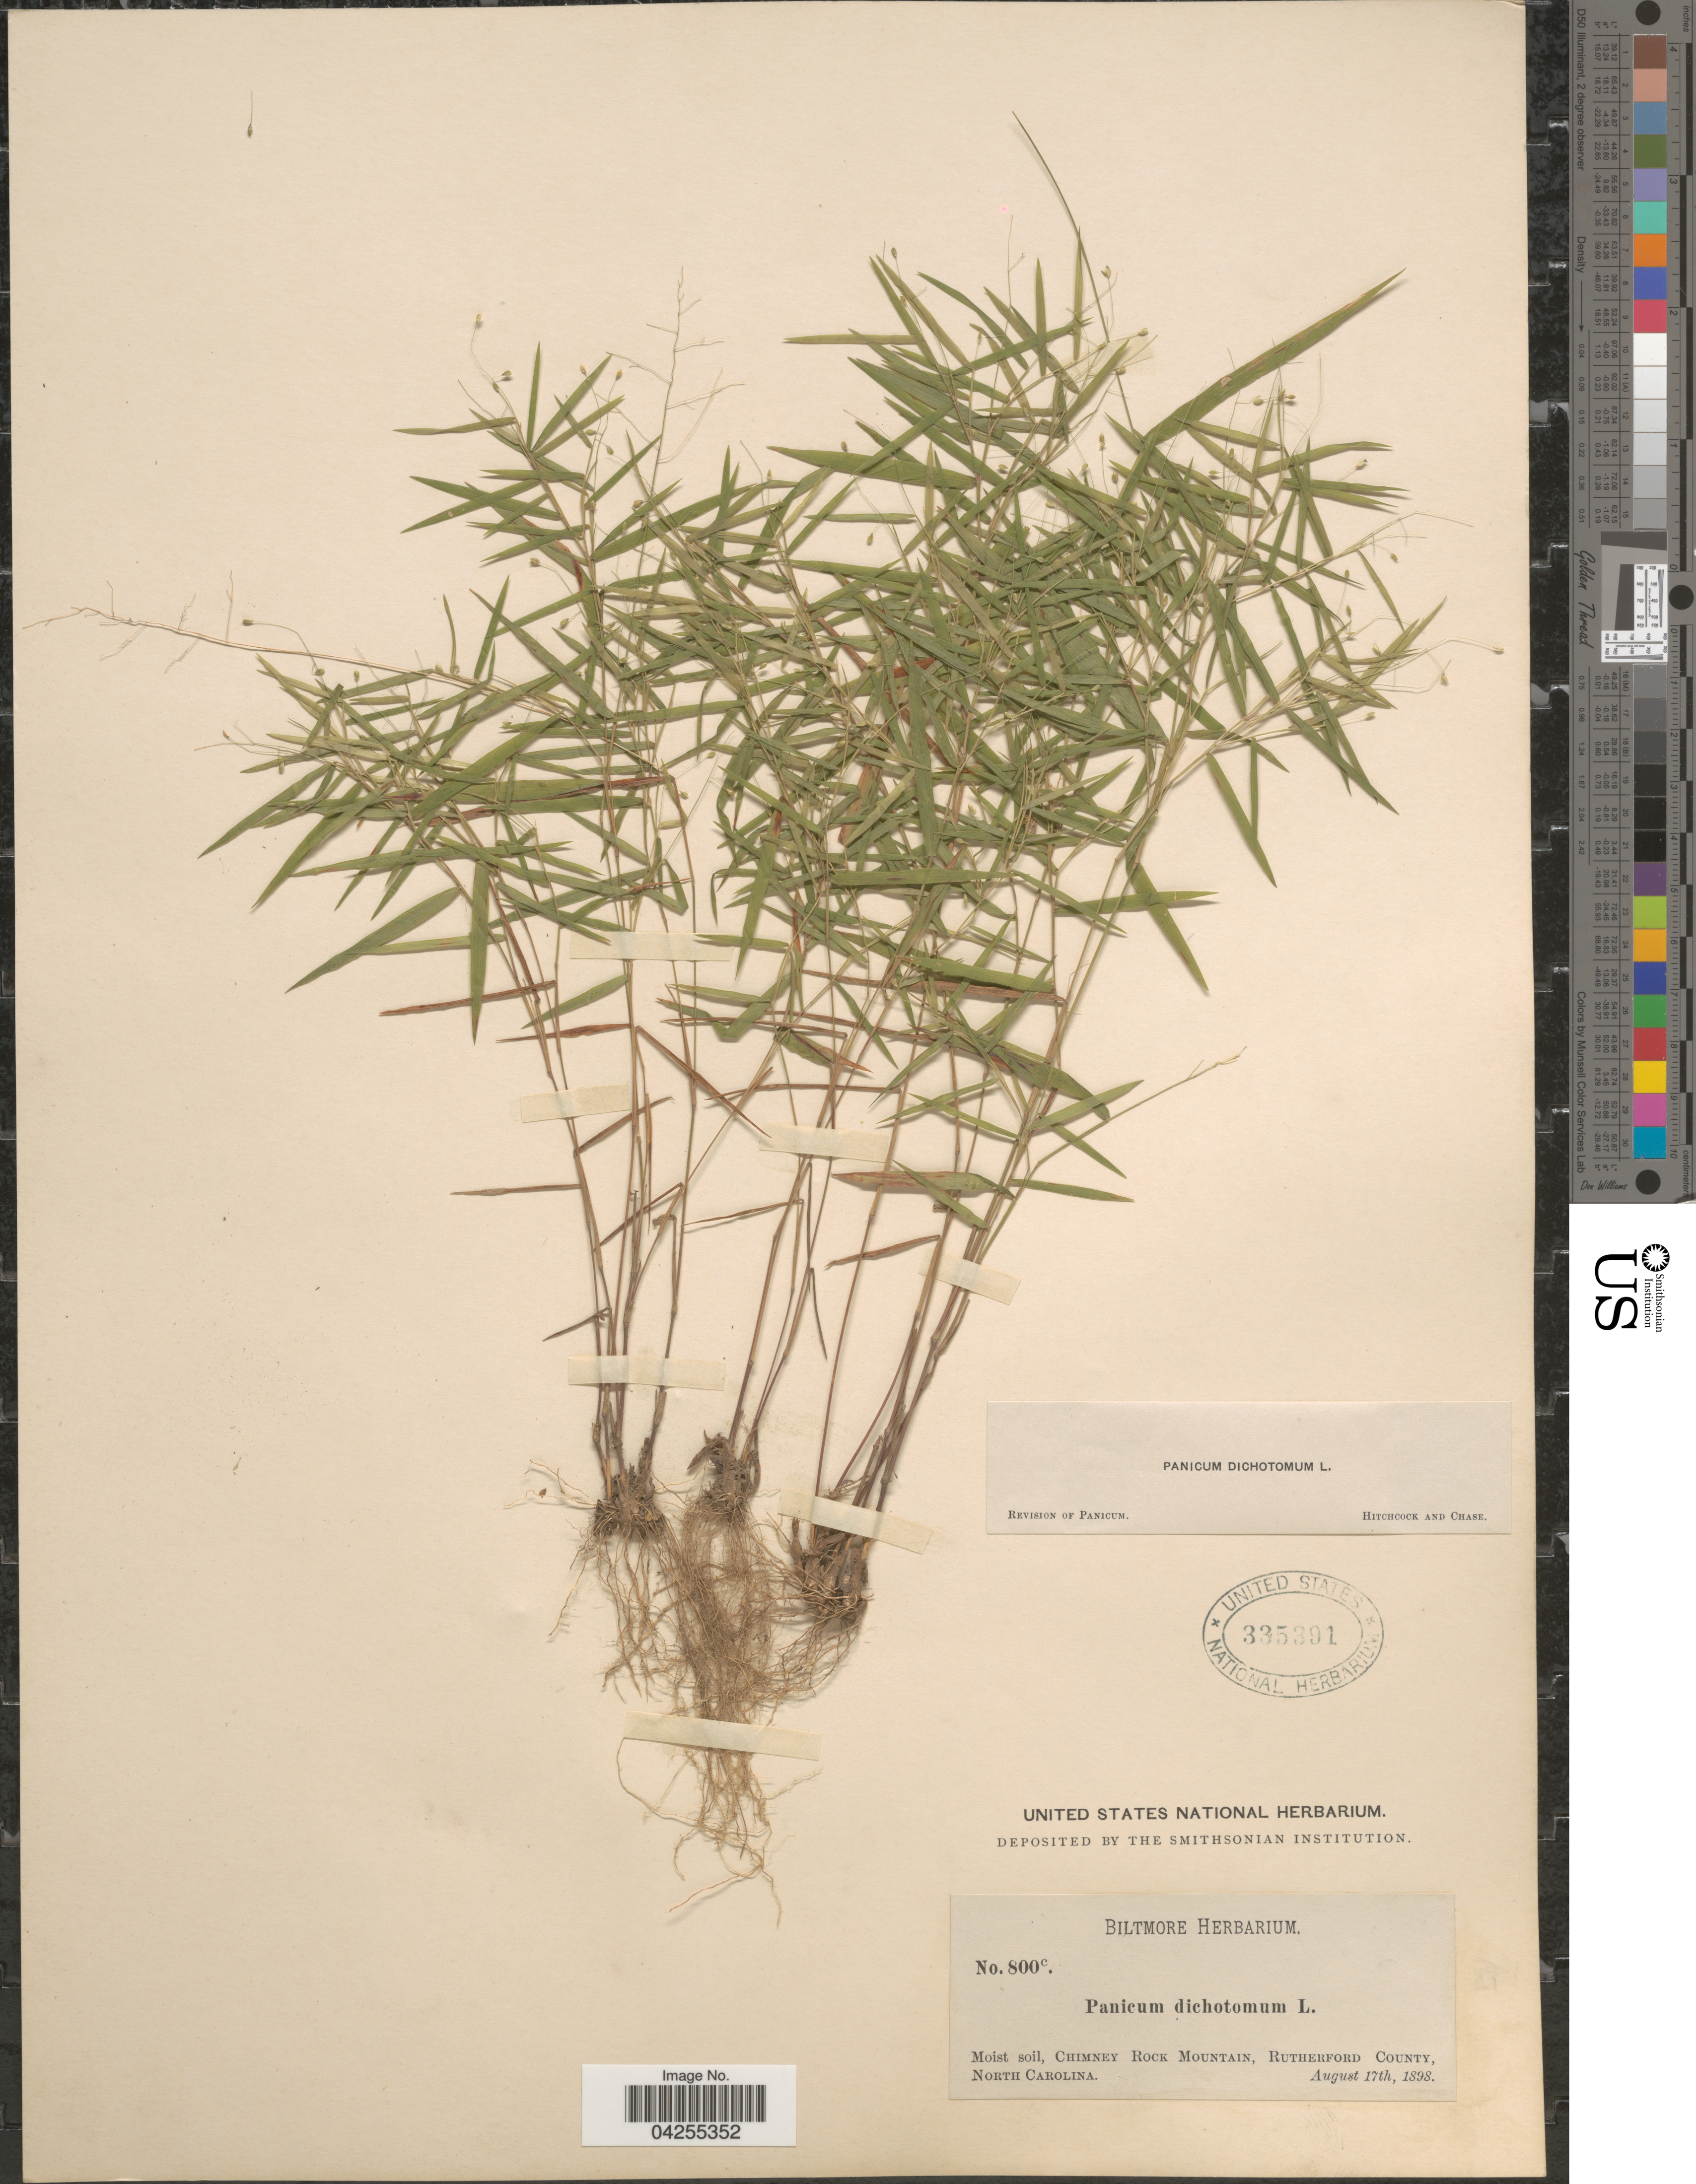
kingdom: Plantae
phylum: Tracheophyta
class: Liliopsida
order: Poales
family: Poaceae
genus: Dichanthelium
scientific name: Dichanthelium dichotomum var. dichotomum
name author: (L.) Gould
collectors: ex herb. Biltmore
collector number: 800c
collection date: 1898-08-17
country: United States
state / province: North Carolina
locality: Moist soil, Chimney Rock Mountain, Rutherford County.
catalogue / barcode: US 335391